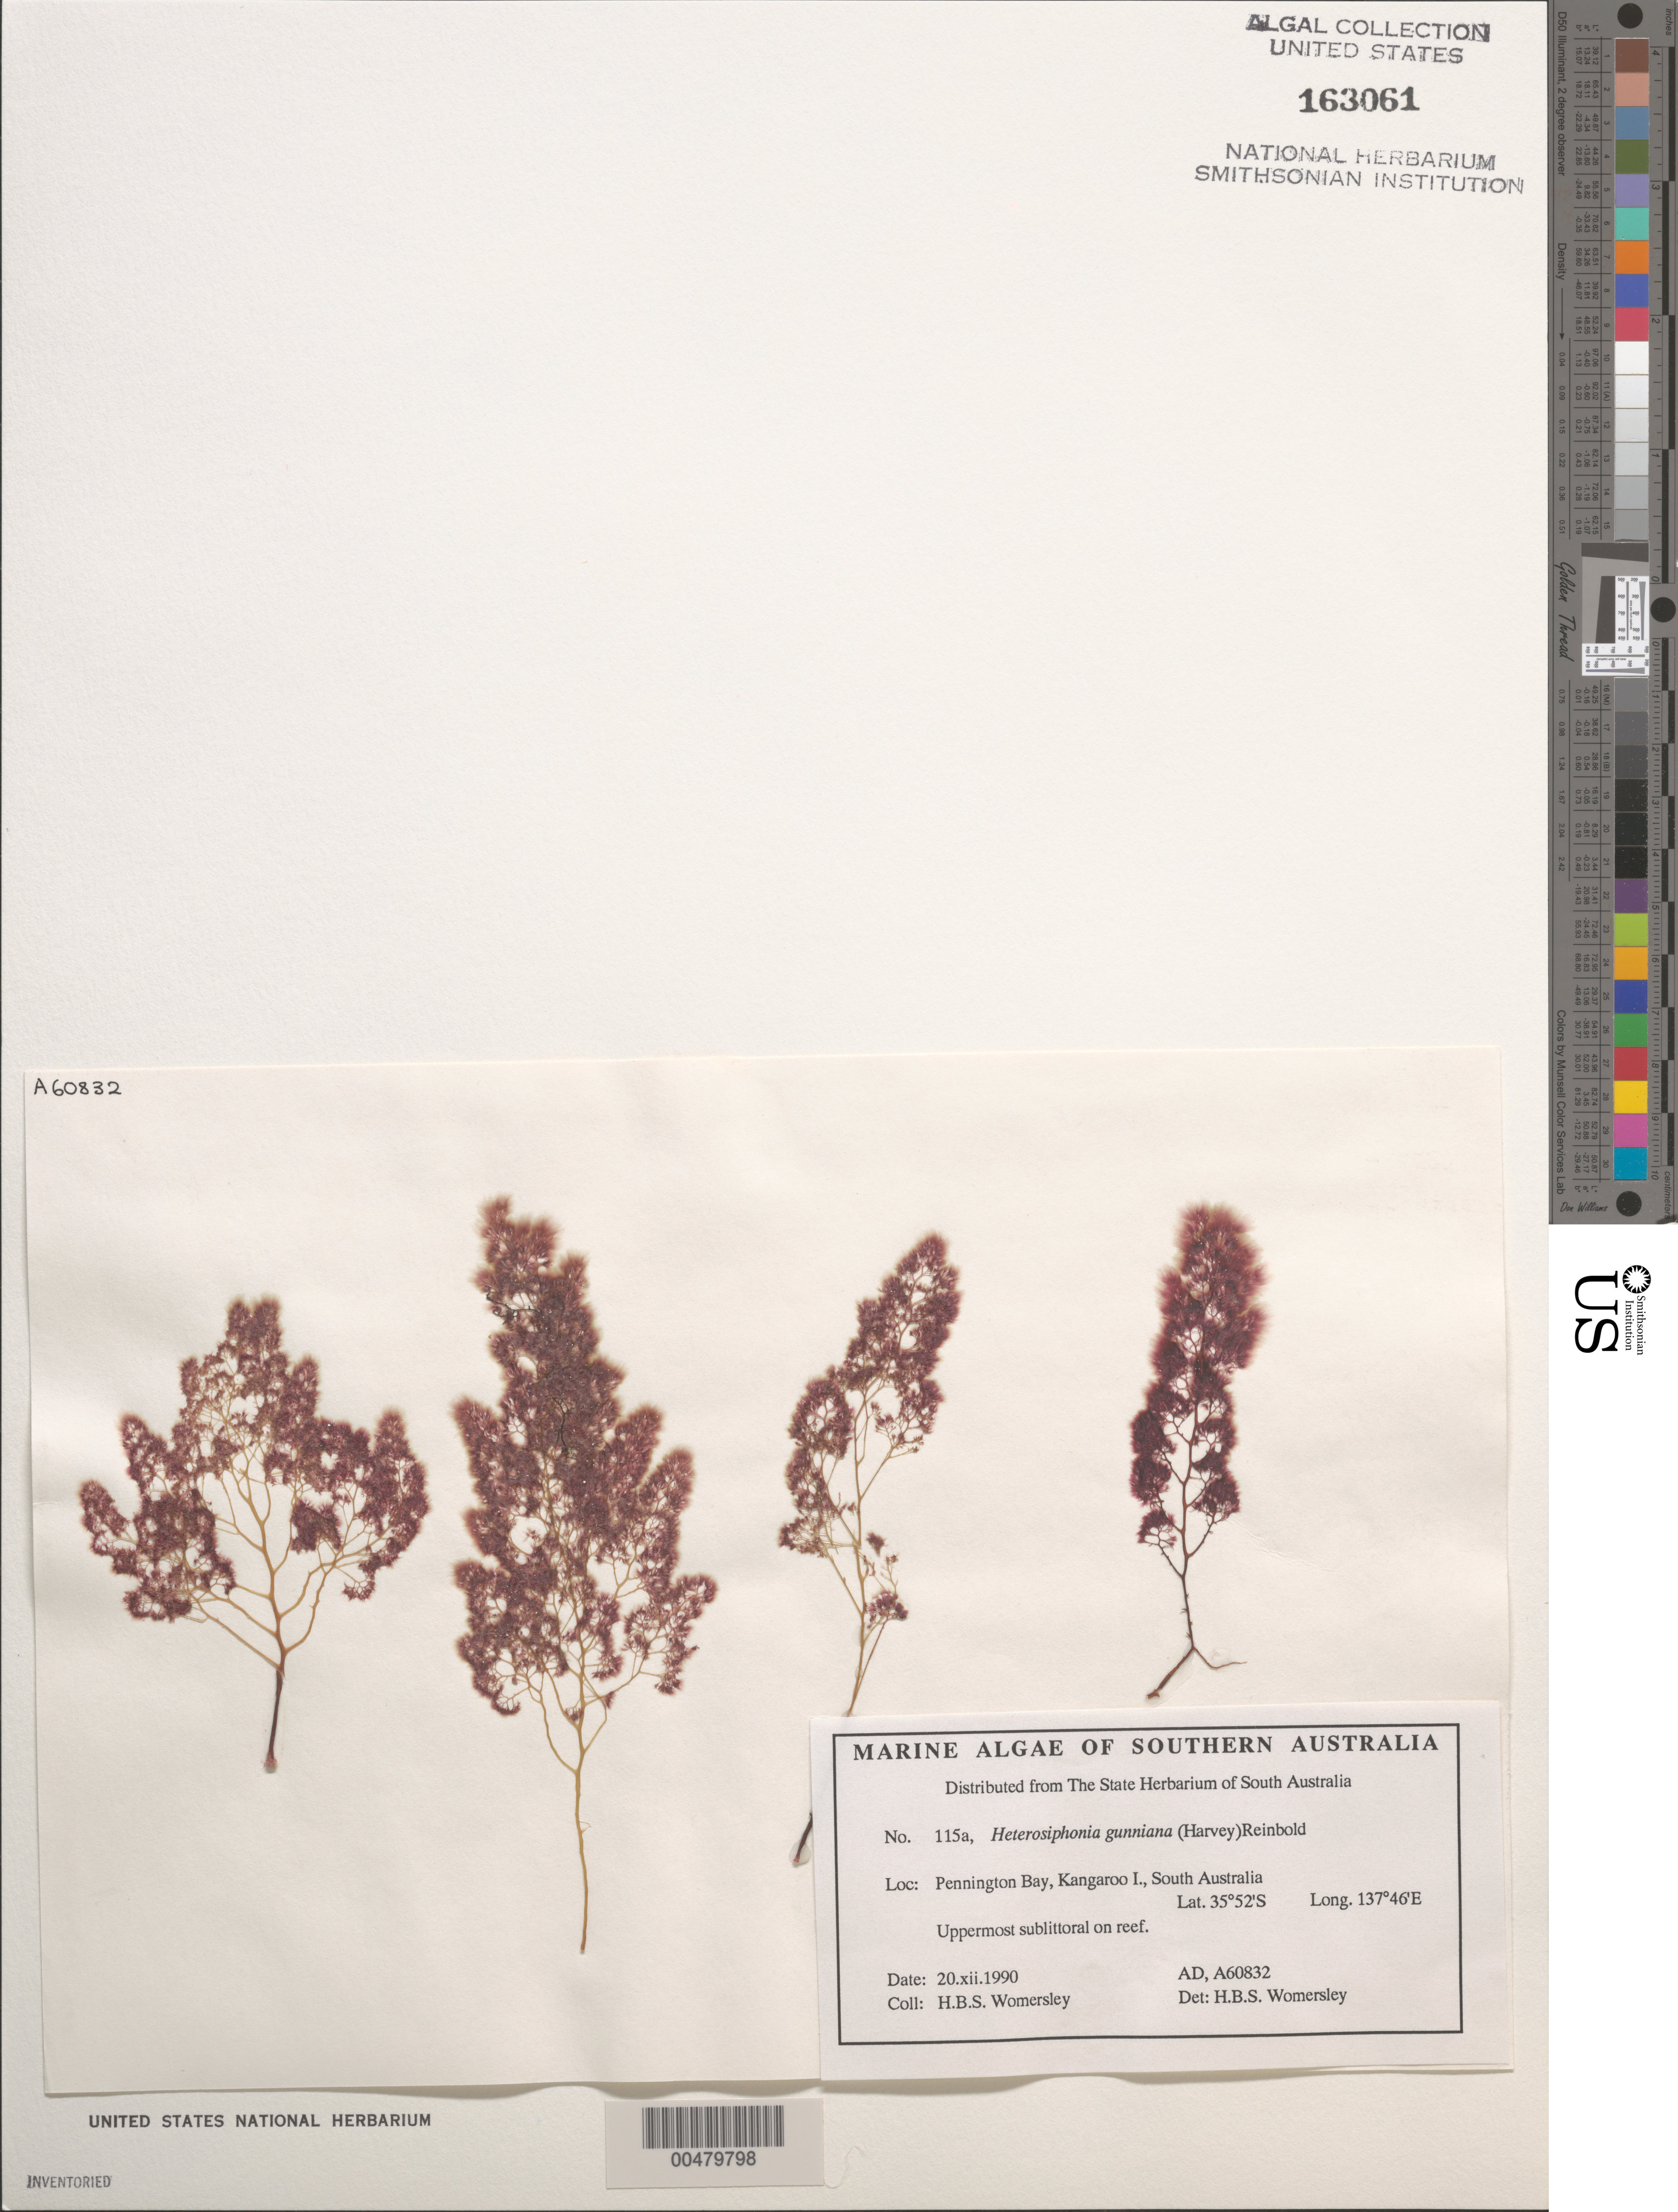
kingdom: Plantae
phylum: Rhodophyta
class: Florideophyceae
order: Ceramiales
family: Dasyaceae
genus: Heterosiphonia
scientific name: Heterosiphonia gunniana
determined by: Womersley, H. B. S.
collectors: H. B. S. Womersley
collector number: Ad A60832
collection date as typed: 20 Dec 1990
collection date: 1990-12-20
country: Australia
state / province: South Australia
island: Kangaroo Island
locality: Pennington Bay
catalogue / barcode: US 163061